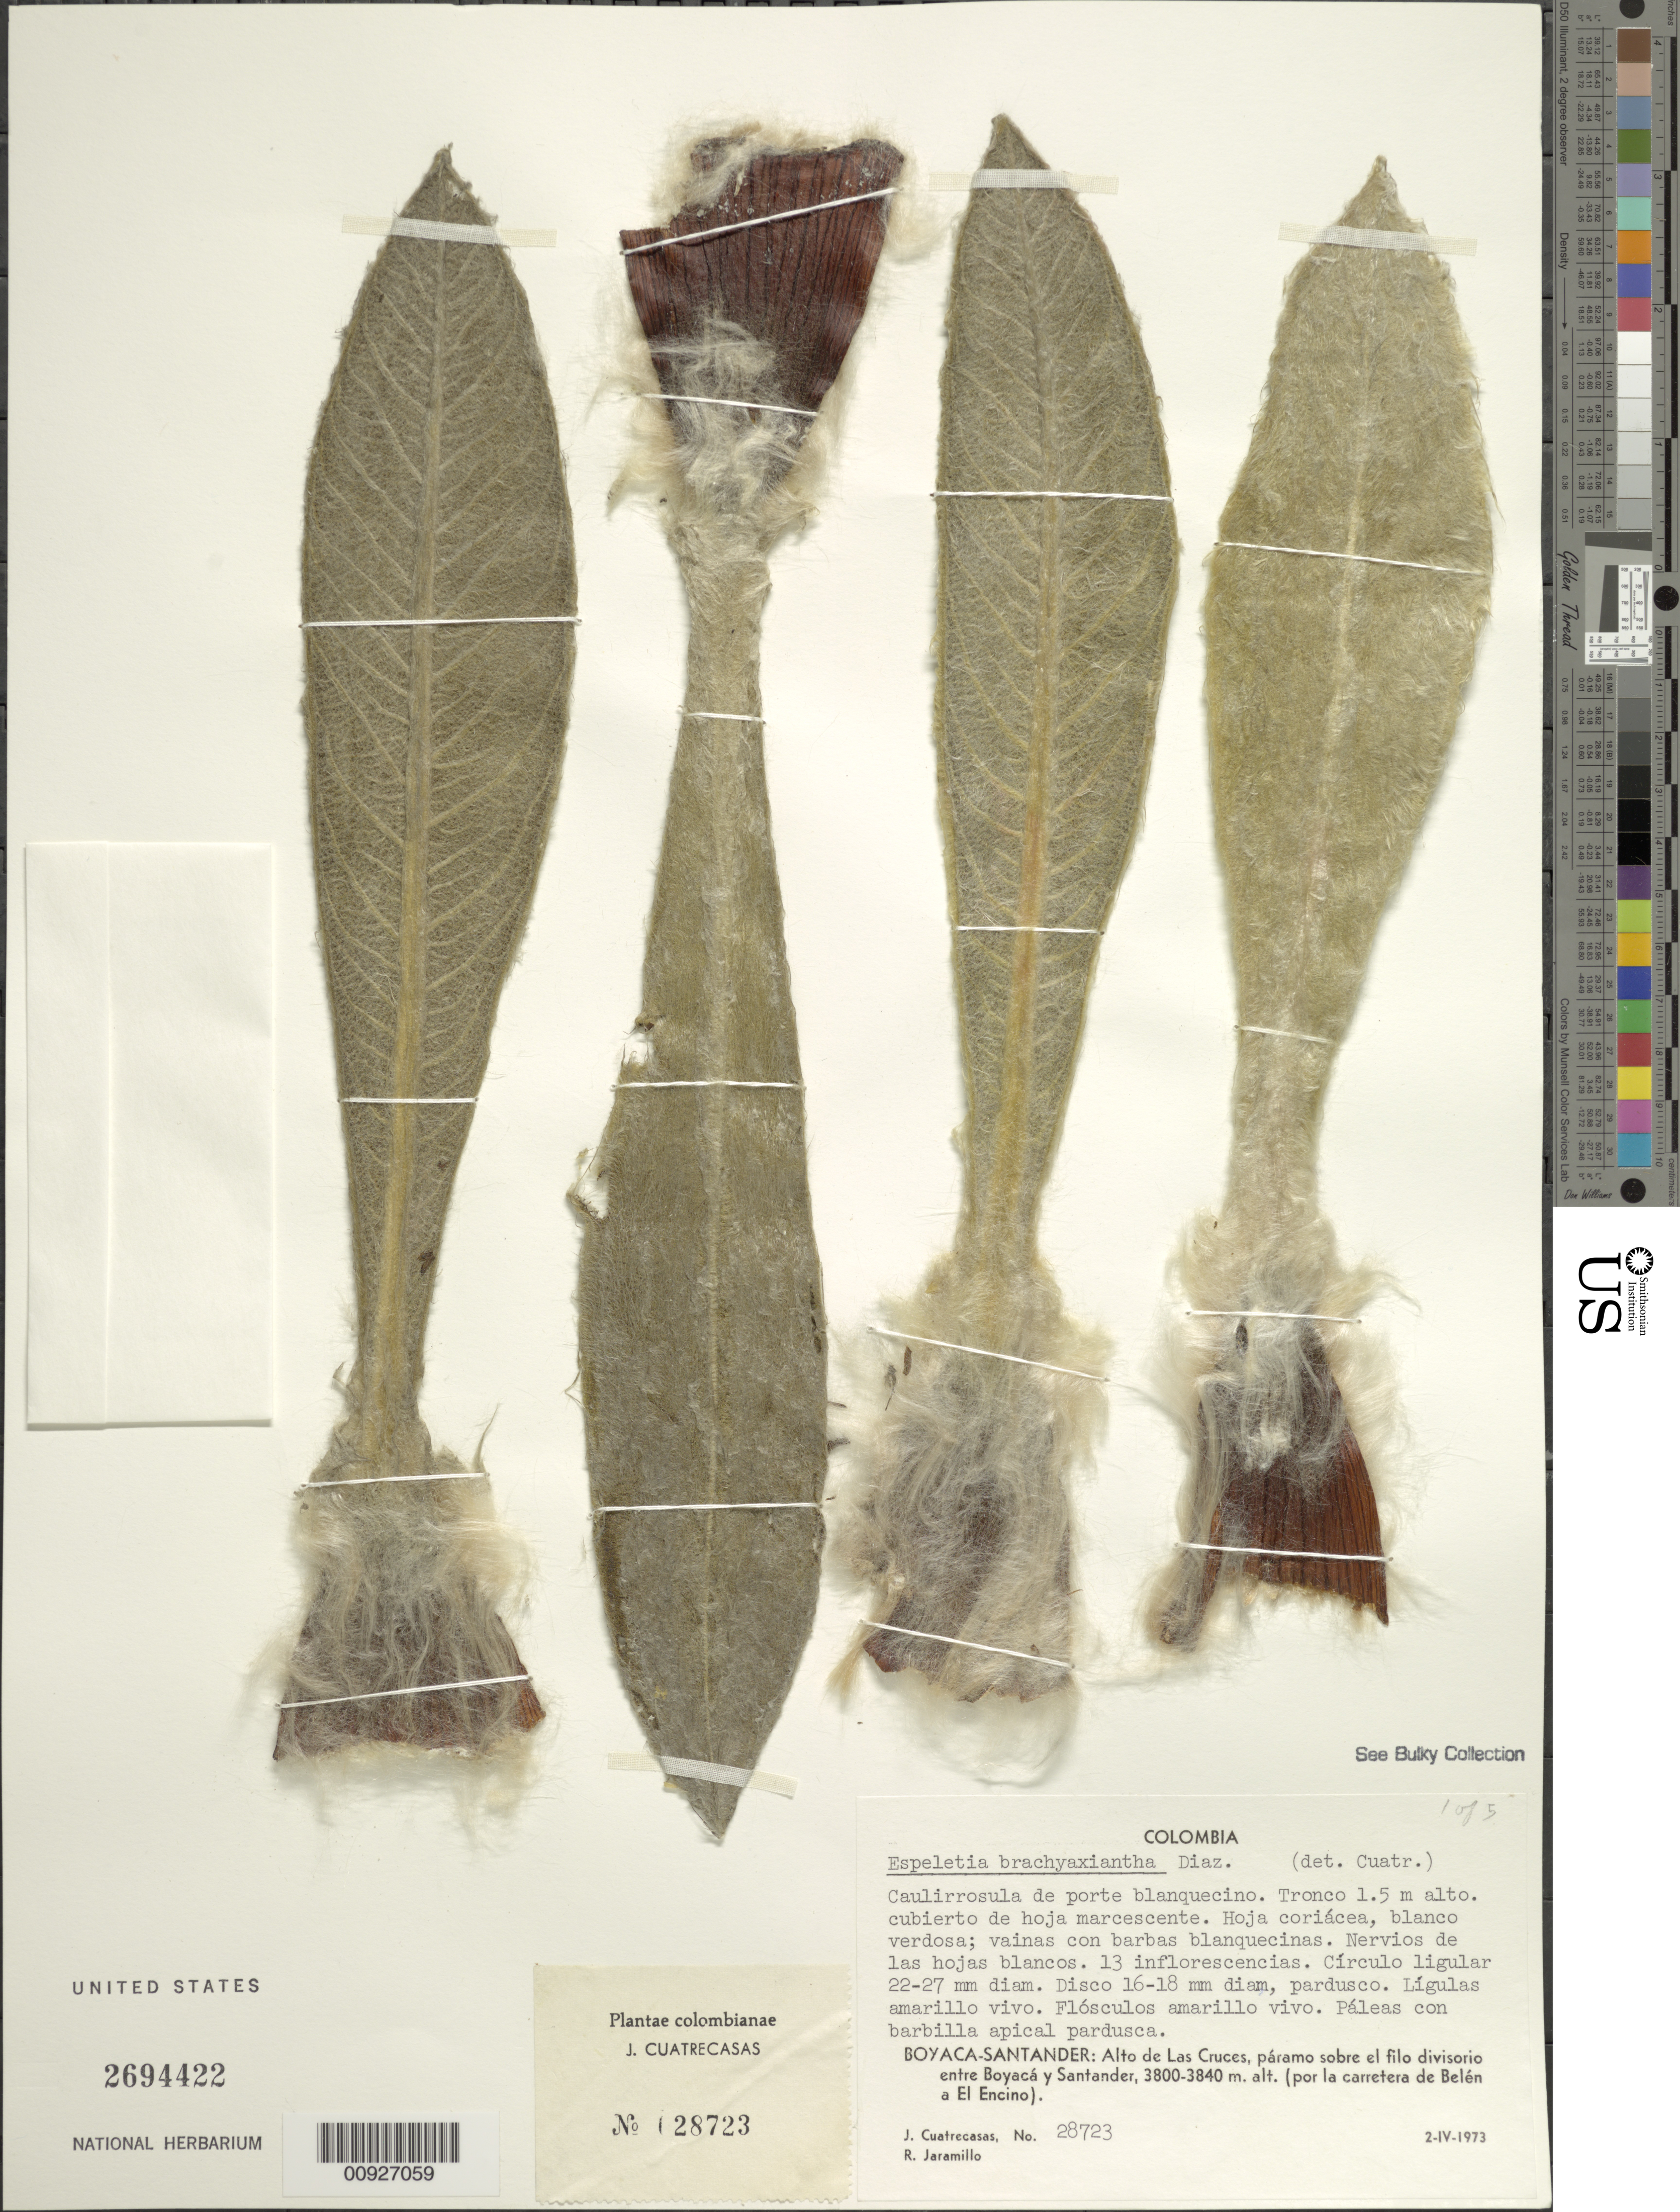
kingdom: Plantae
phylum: Tracheophyta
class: Magnoliopsida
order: Asterales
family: Asteraceae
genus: Espeletia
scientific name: Espeletia brachyaxiantha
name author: S. Díaz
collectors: J. Cuatrecasas & R. Jaramillo M.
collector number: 28723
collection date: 1973-04-02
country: Colombia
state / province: Boyacá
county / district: Santander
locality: Alto de Las Cruces, páramo sobre el filo divisorio entre Boyacá y Santander, (por la carretera de Belén a El Encino).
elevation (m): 3800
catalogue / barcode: US 2694422